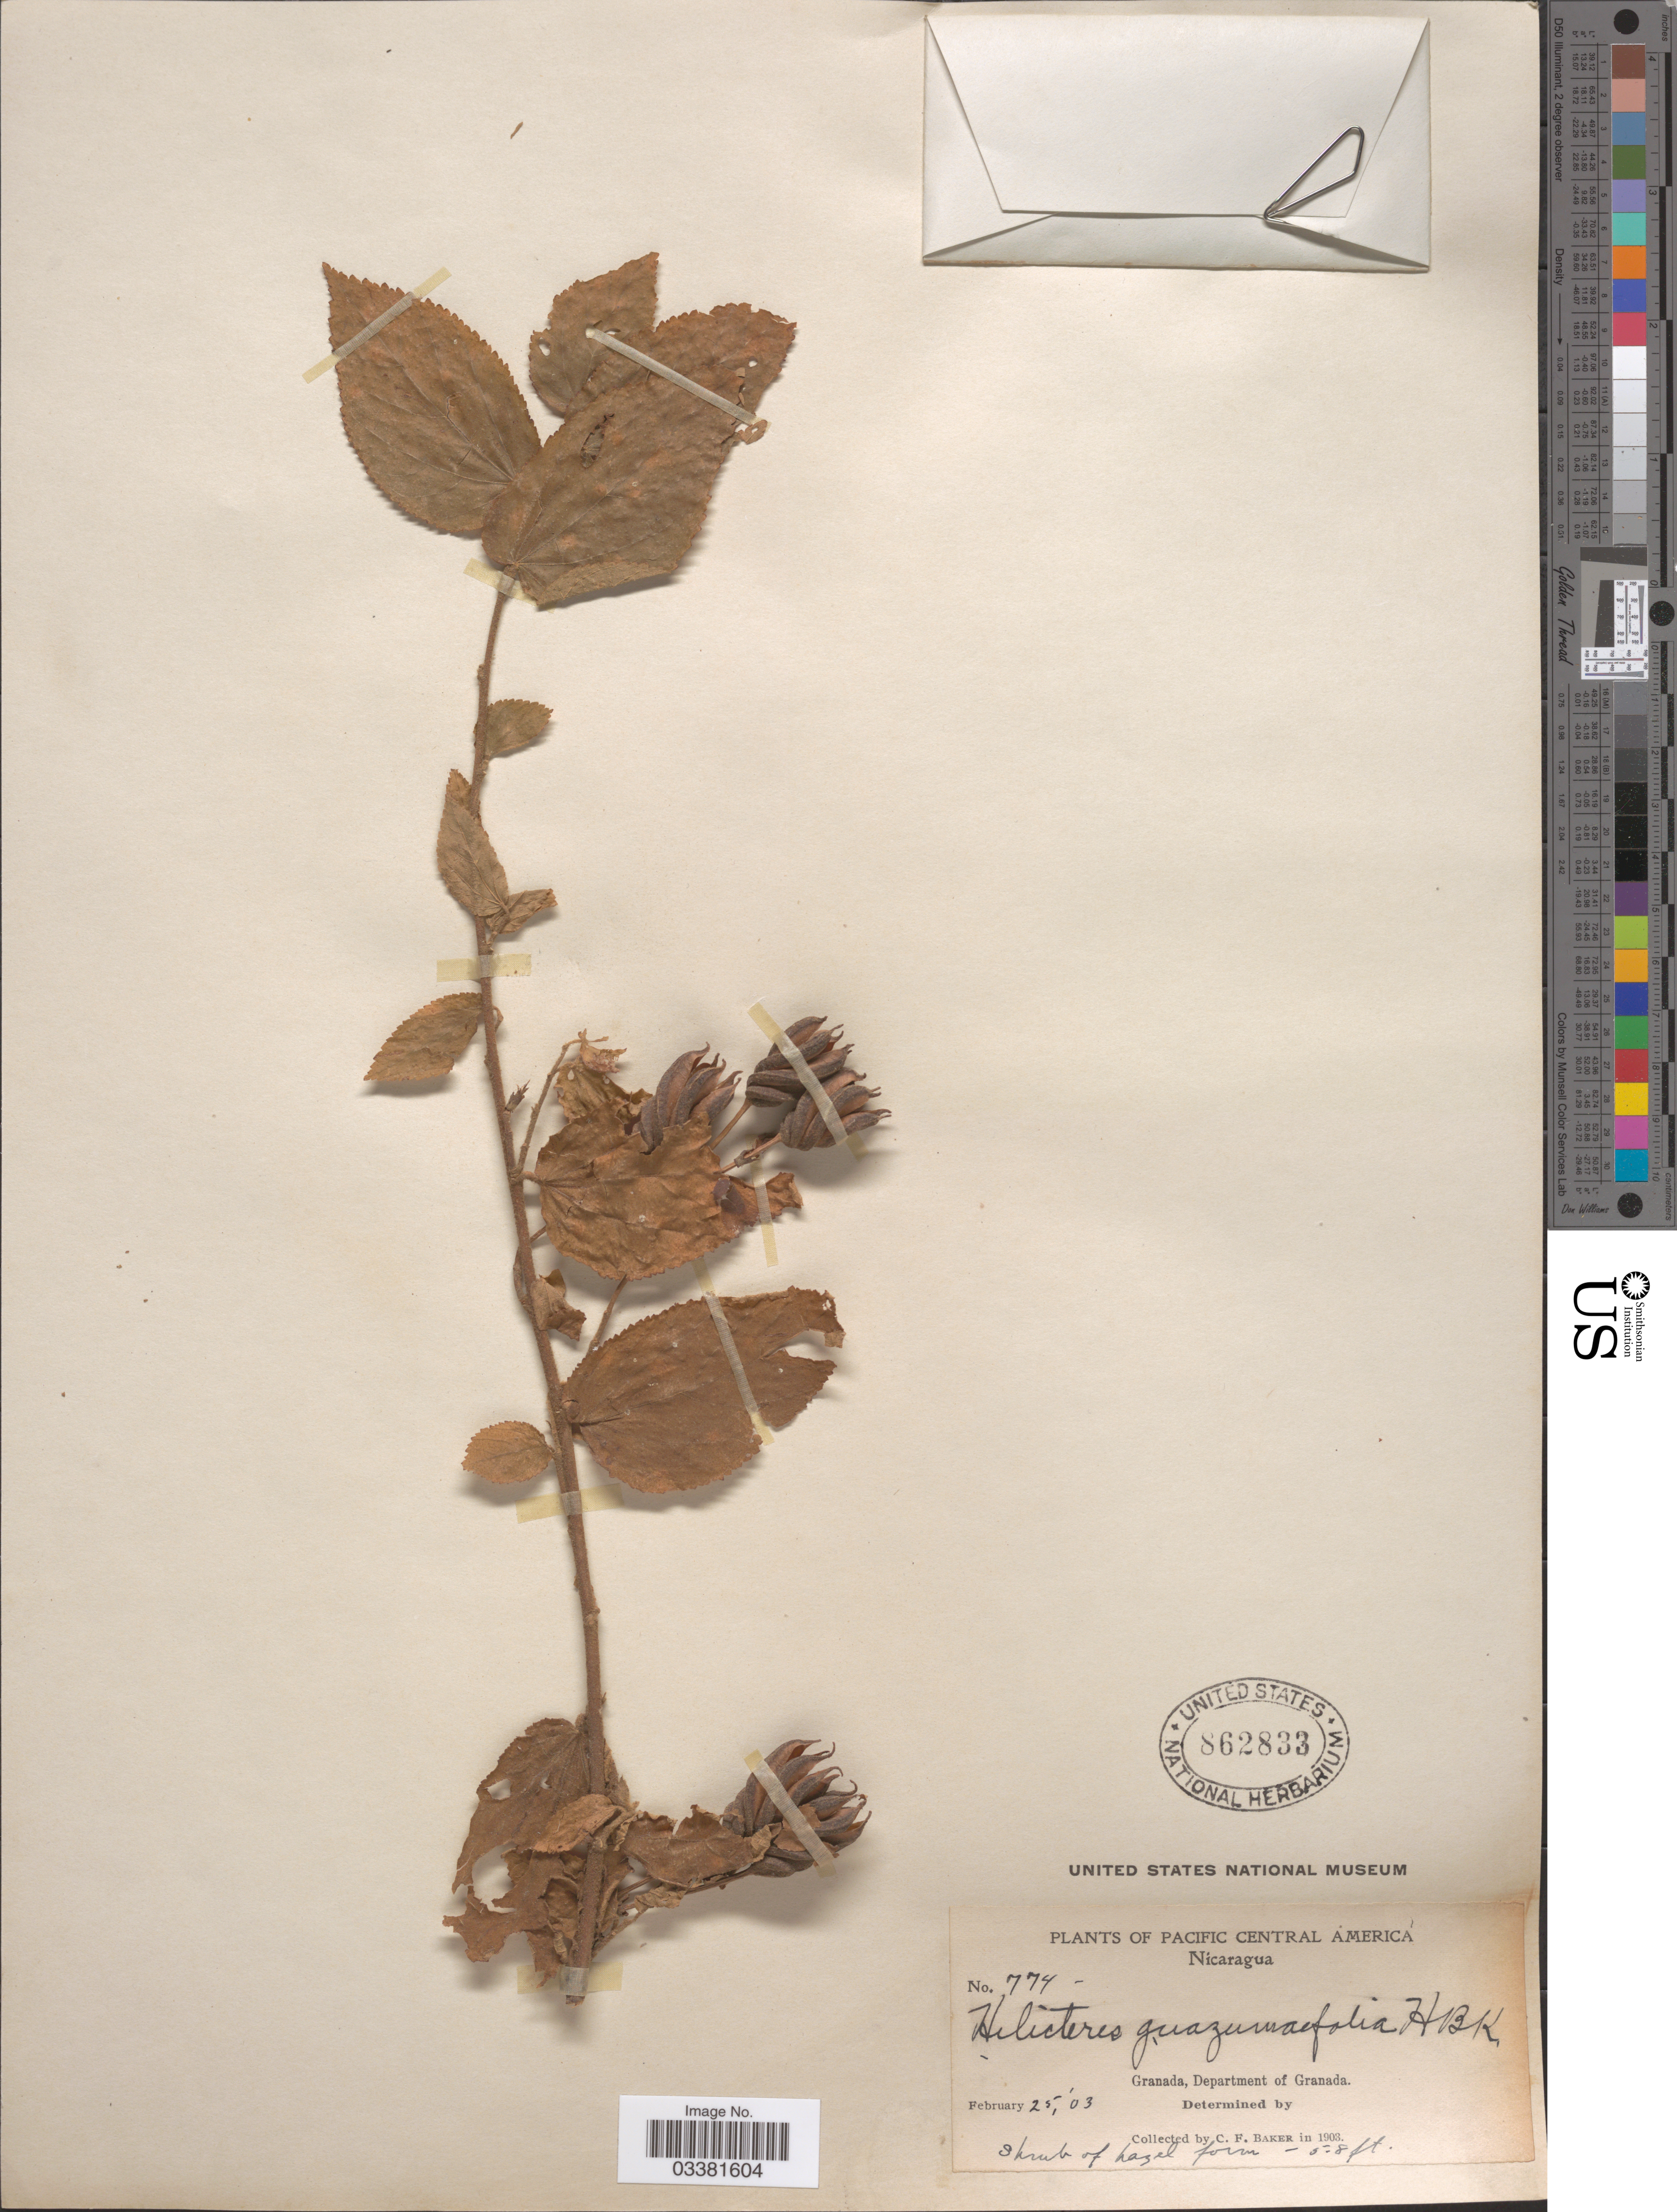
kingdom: Plantae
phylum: Tracheophyta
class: Magnoliopsida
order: Malvales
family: Malvaceae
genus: Helicteres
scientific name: Helicteres guazumifolia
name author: Kunth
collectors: C. F. Baker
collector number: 774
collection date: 1903-02-25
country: Nicaragua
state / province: Granada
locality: Pacific Central America. Department of Granada.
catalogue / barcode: US 862833